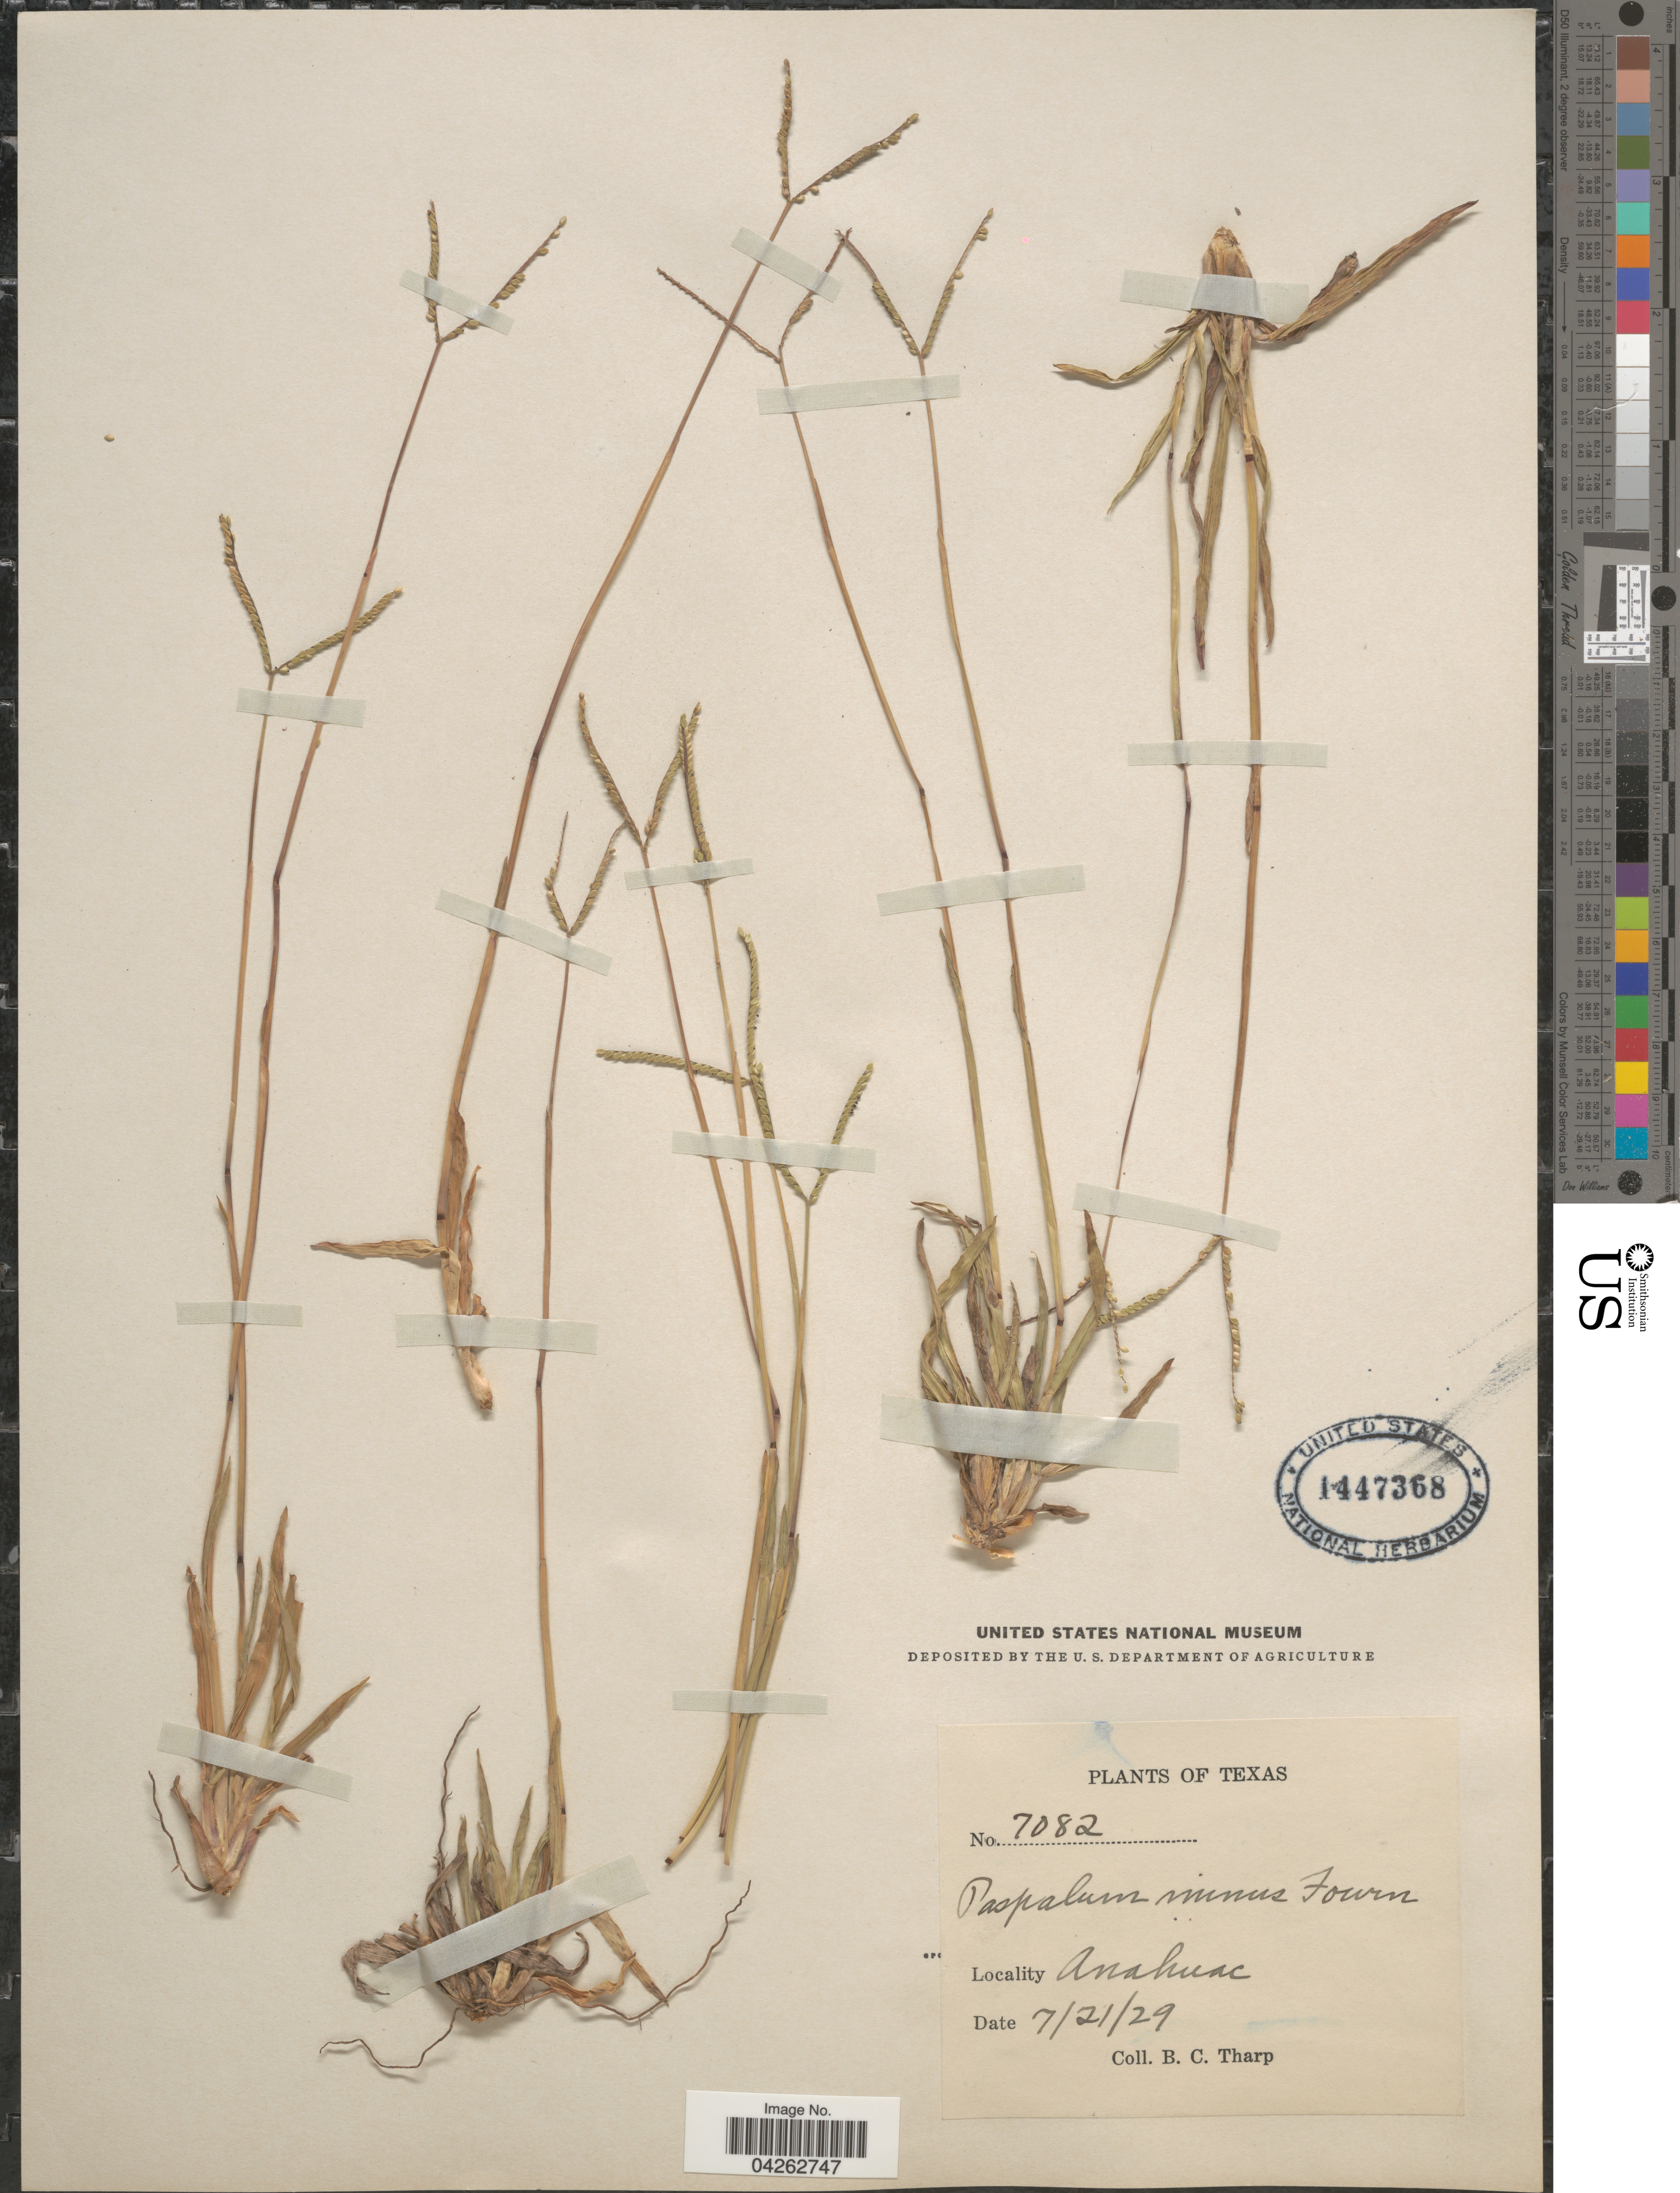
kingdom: Plantae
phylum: Tracheophyta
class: Liliopsida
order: Poales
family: Poaceae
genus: Paspalum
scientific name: Paspalum minus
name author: E. Fourn.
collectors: B. C. Tharp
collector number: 7082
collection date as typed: Transcribed d/m/y: 21/7/29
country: United States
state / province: Texas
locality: Anahuac.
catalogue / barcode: US 1447368